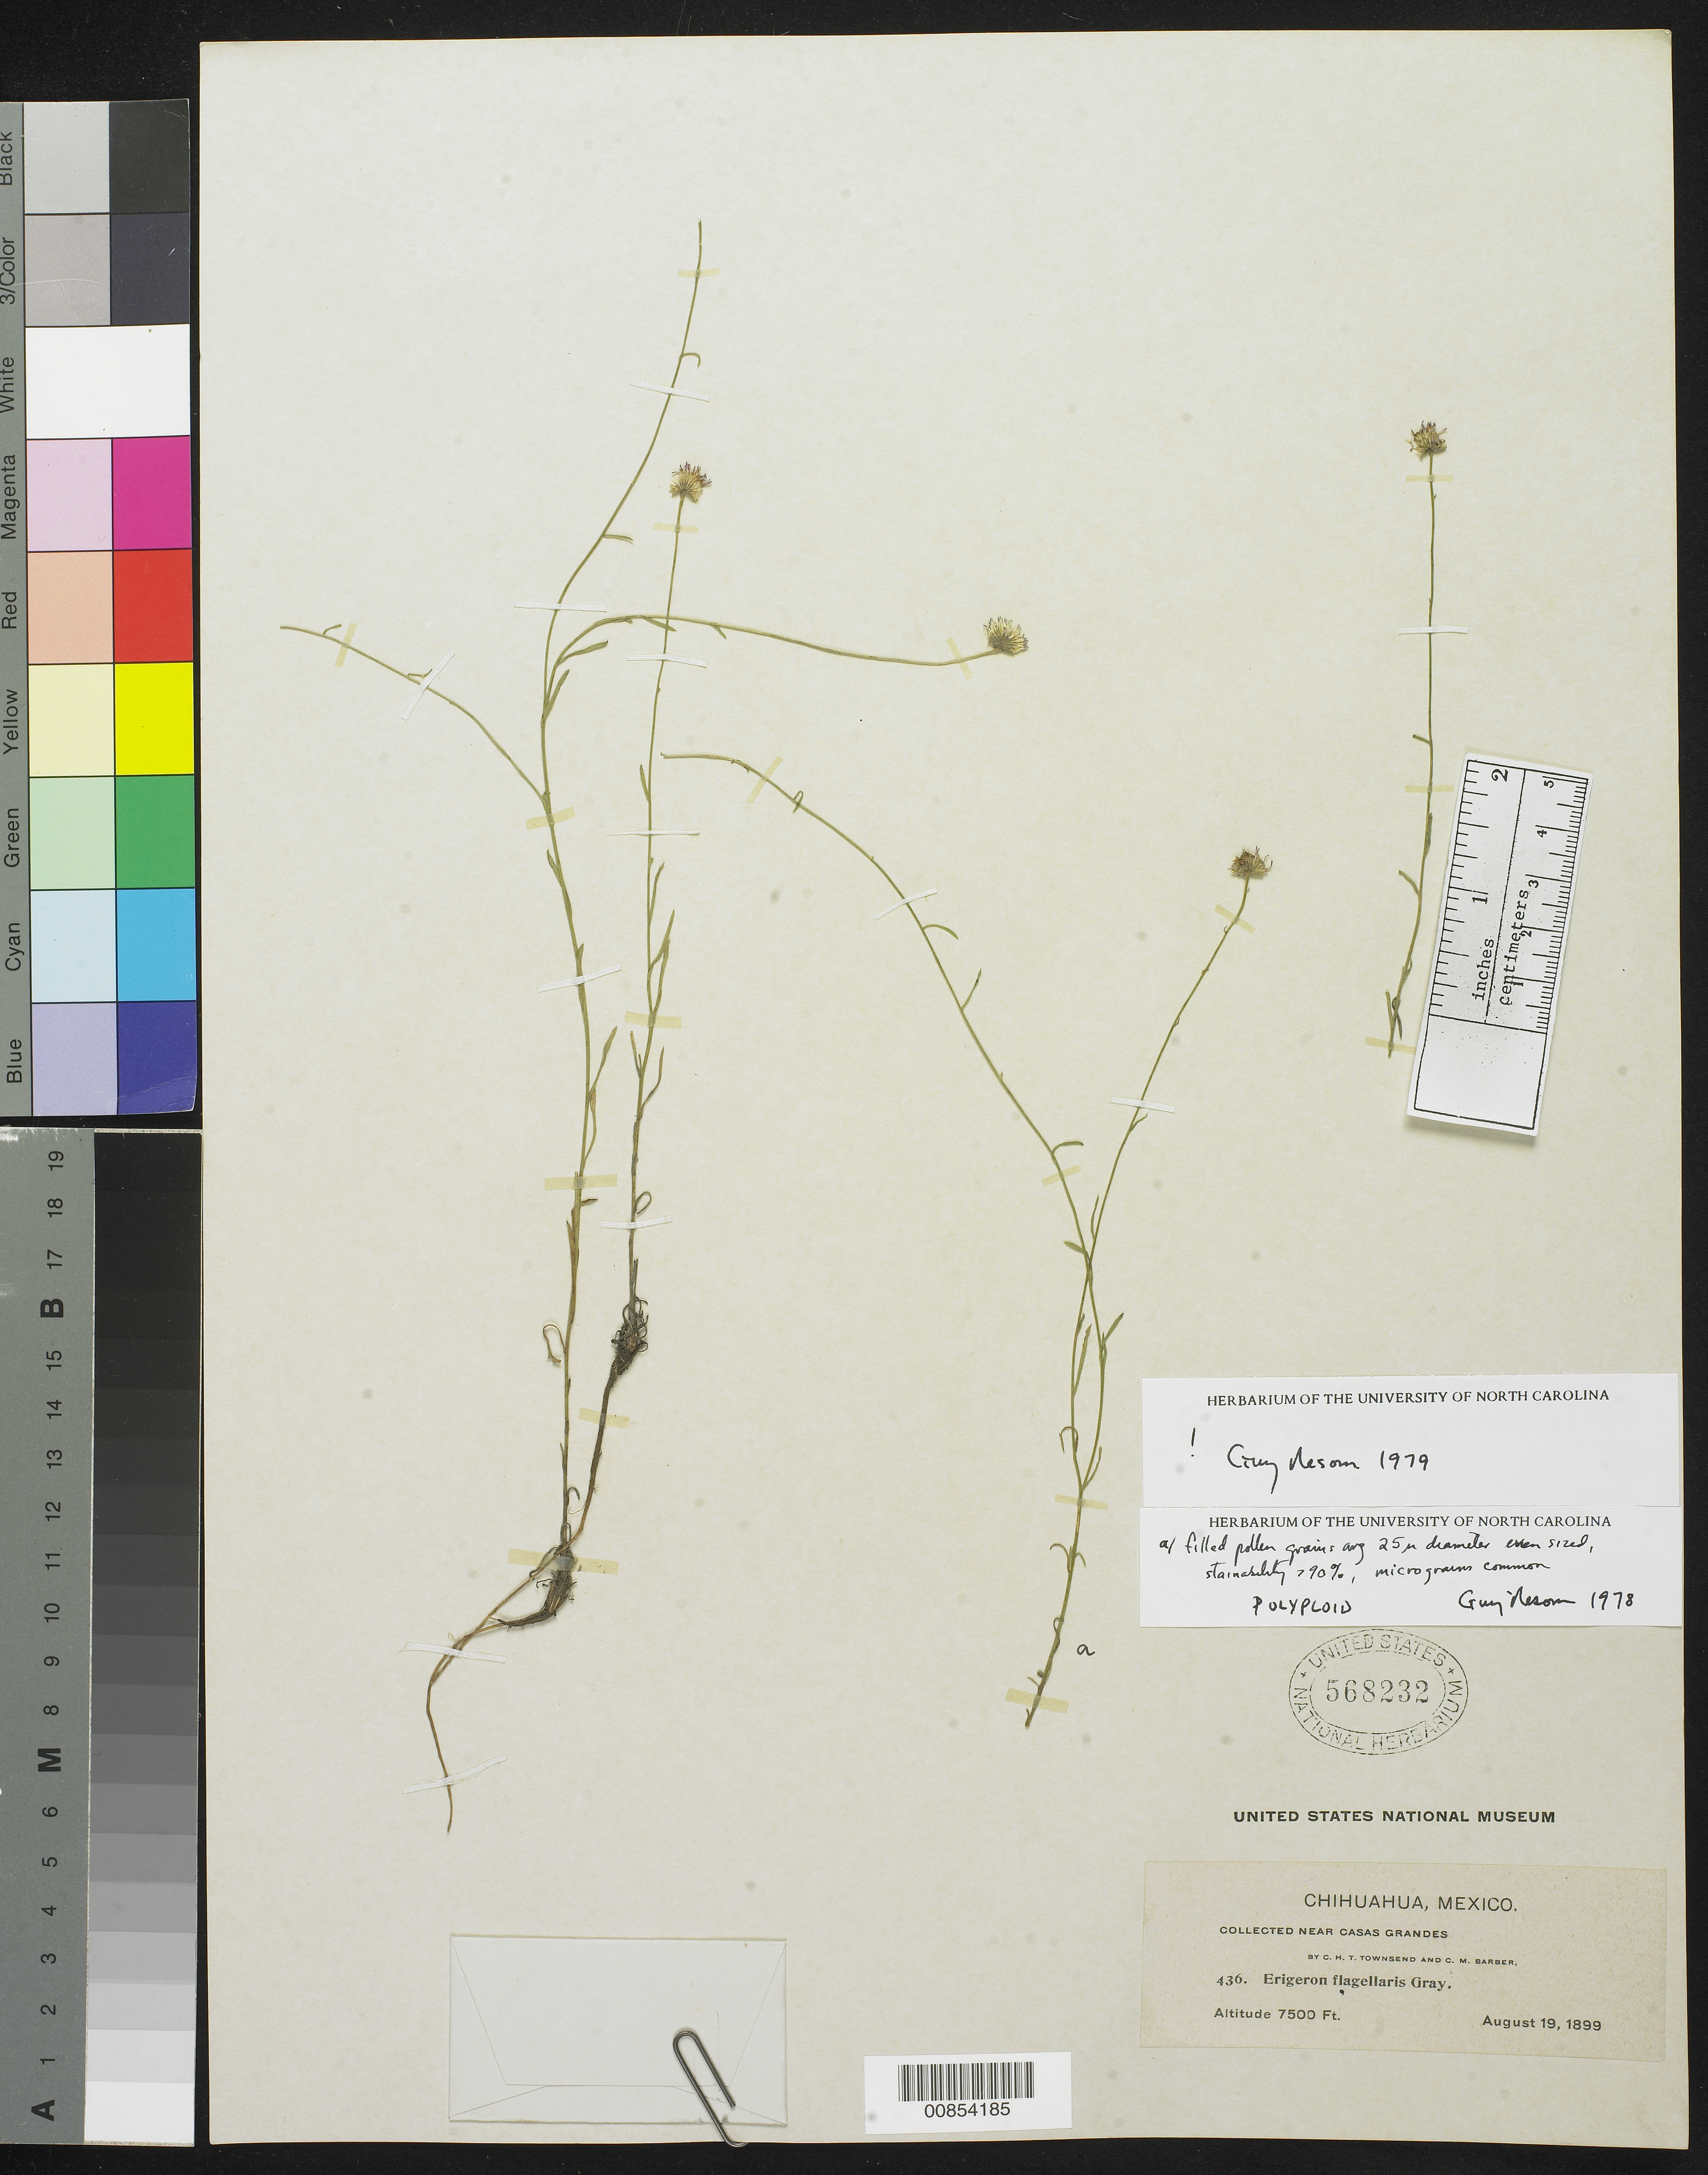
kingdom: Plantae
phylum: Tracheophyta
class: Magnoliopsida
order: Asterales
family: Asteraceae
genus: Erigeron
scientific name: Erigeron flagellaris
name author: A. Gray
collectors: C. H. T. Townsend & C. Barber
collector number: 436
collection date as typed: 19 Aug 1899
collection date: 1899-08-19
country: Mexico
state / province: Chihuahua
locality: Near Casas Grandes, Chihuahua.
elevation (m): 2286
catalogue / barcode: US 568232